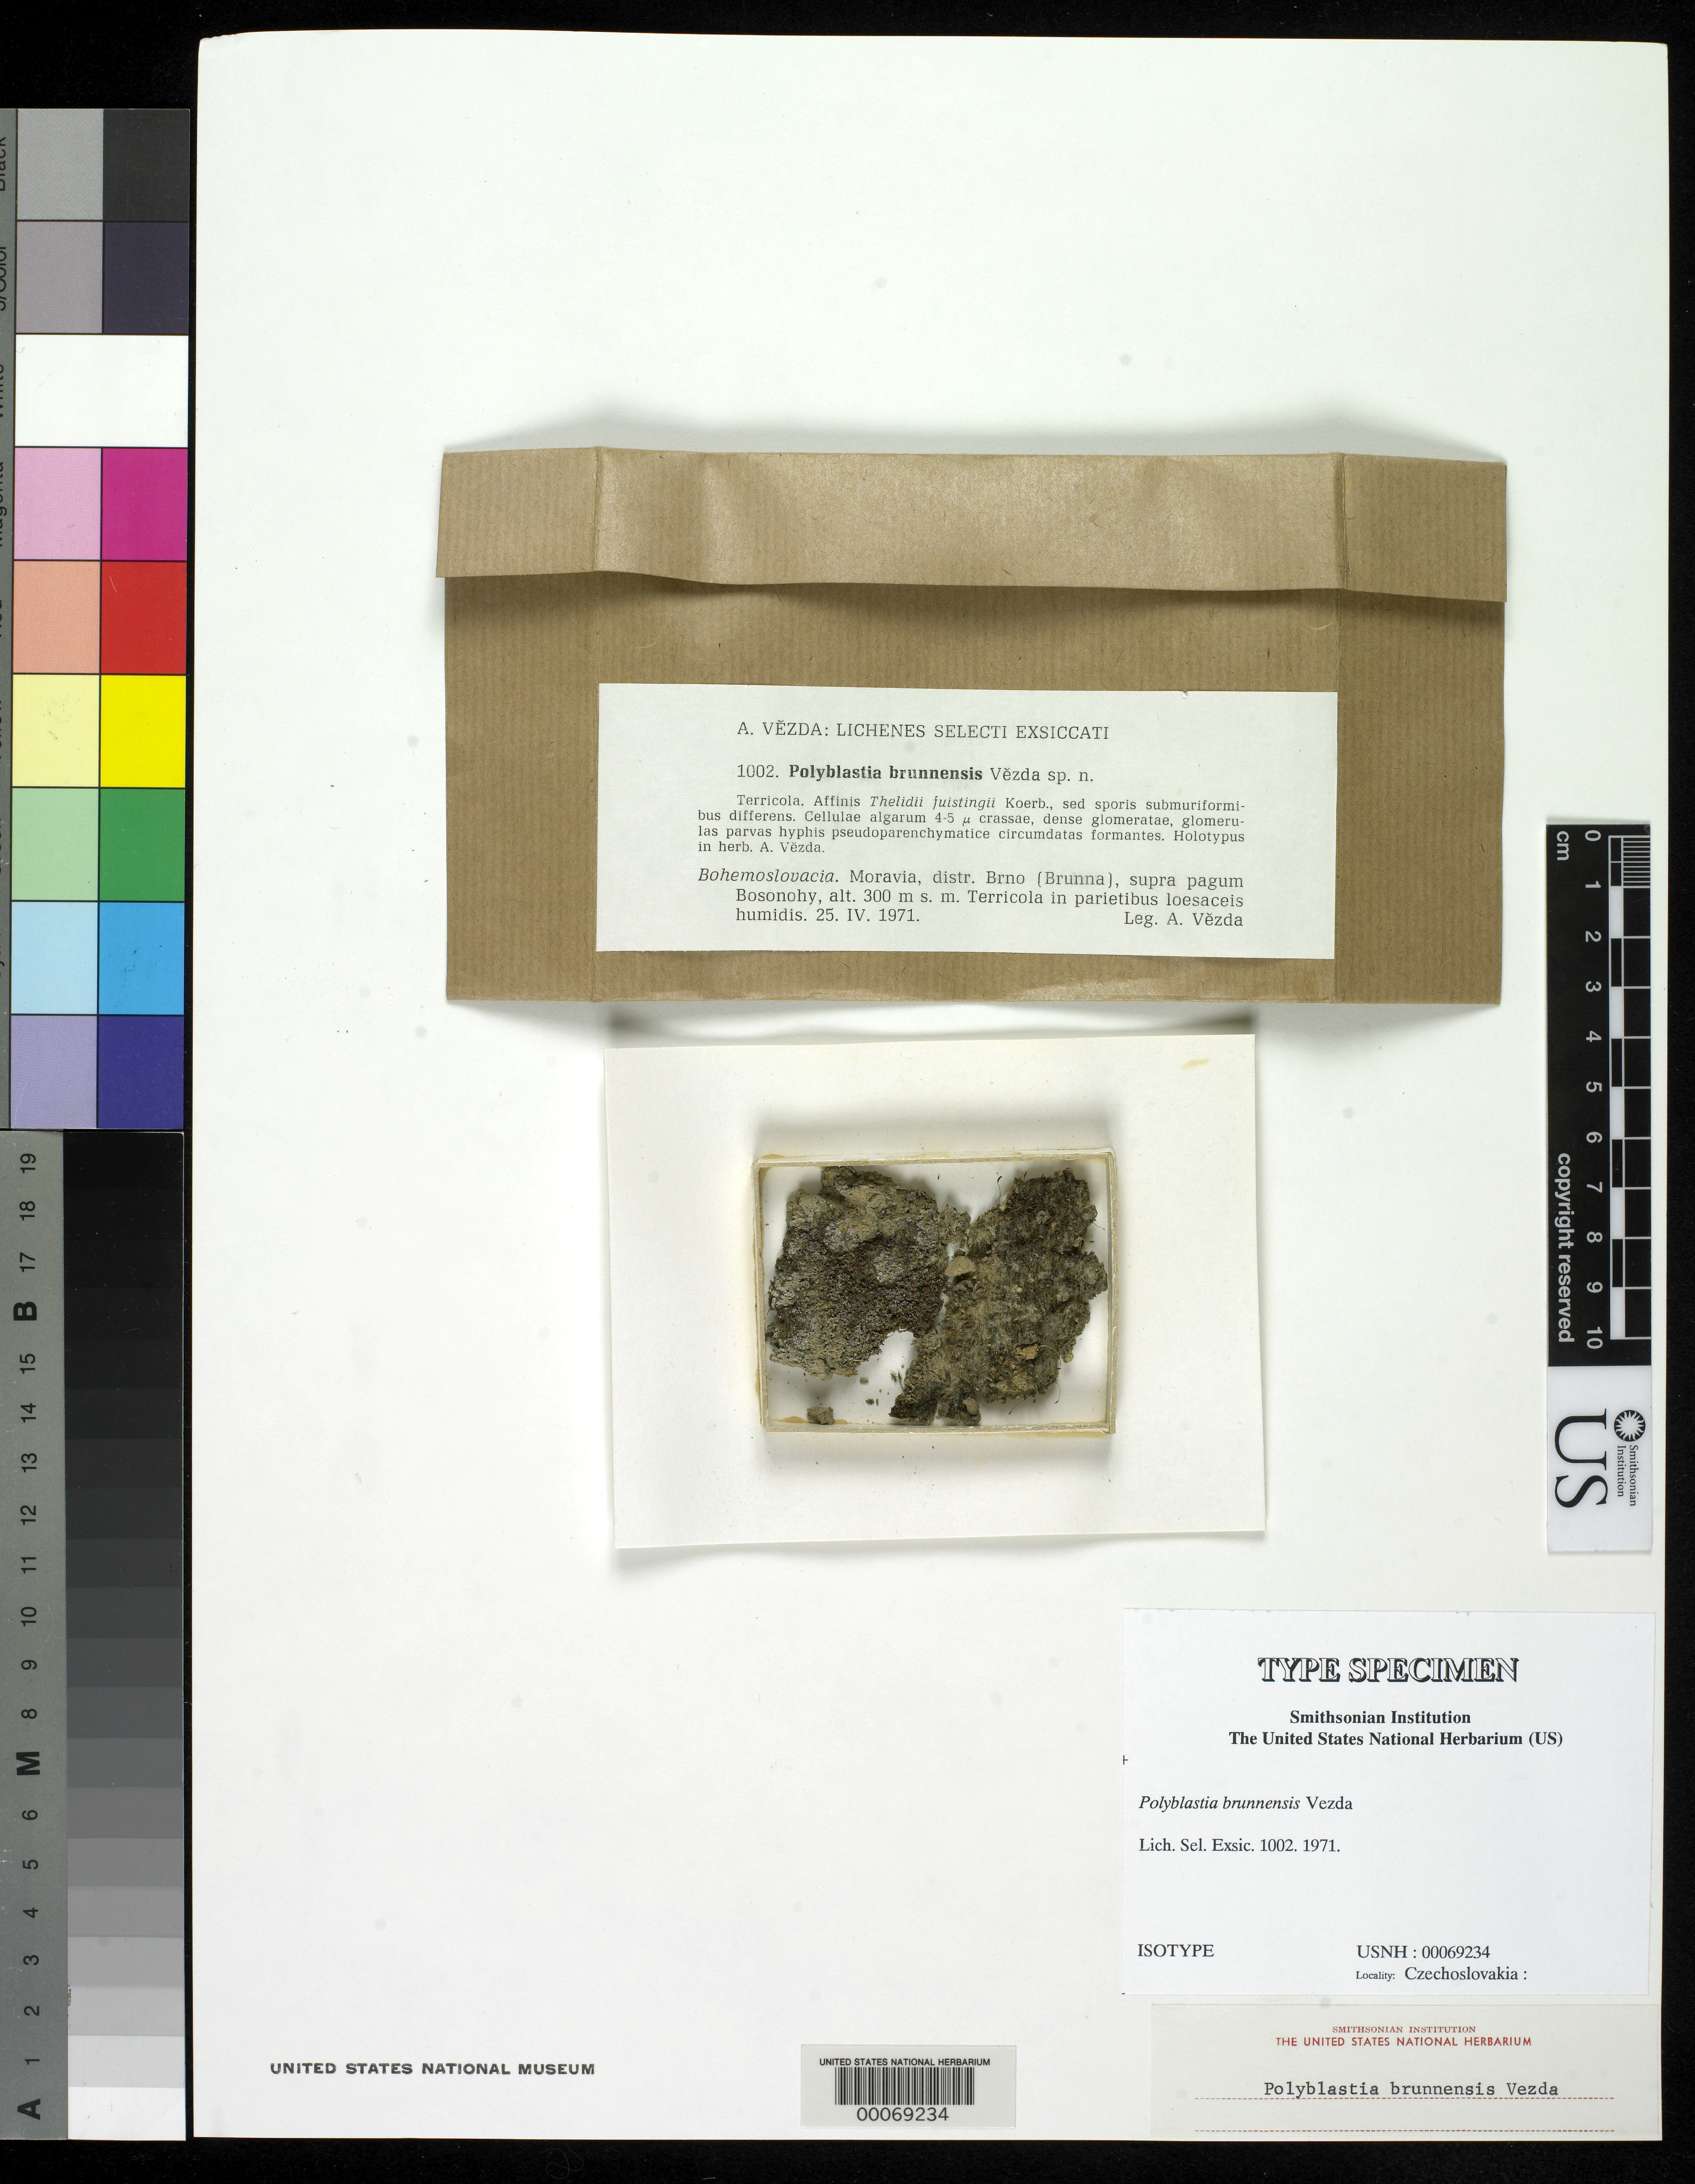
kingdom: Fungi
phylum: Ascomycota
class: Eurotiomycetes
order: Verrucariales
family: Verrucariaceae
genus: Polyblastia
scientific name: Polyblastia brunnensis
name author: Vezda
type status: Isotype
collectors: A. Vezda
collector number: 1002 Vezda No.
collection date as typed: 25 Apr 1971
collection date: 1971-04-25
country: Czechia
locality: Moravia, Brunna, supra pagum Bosonohy. [Moravia, Brno, above village/District of Bosonohy.]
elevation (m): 300